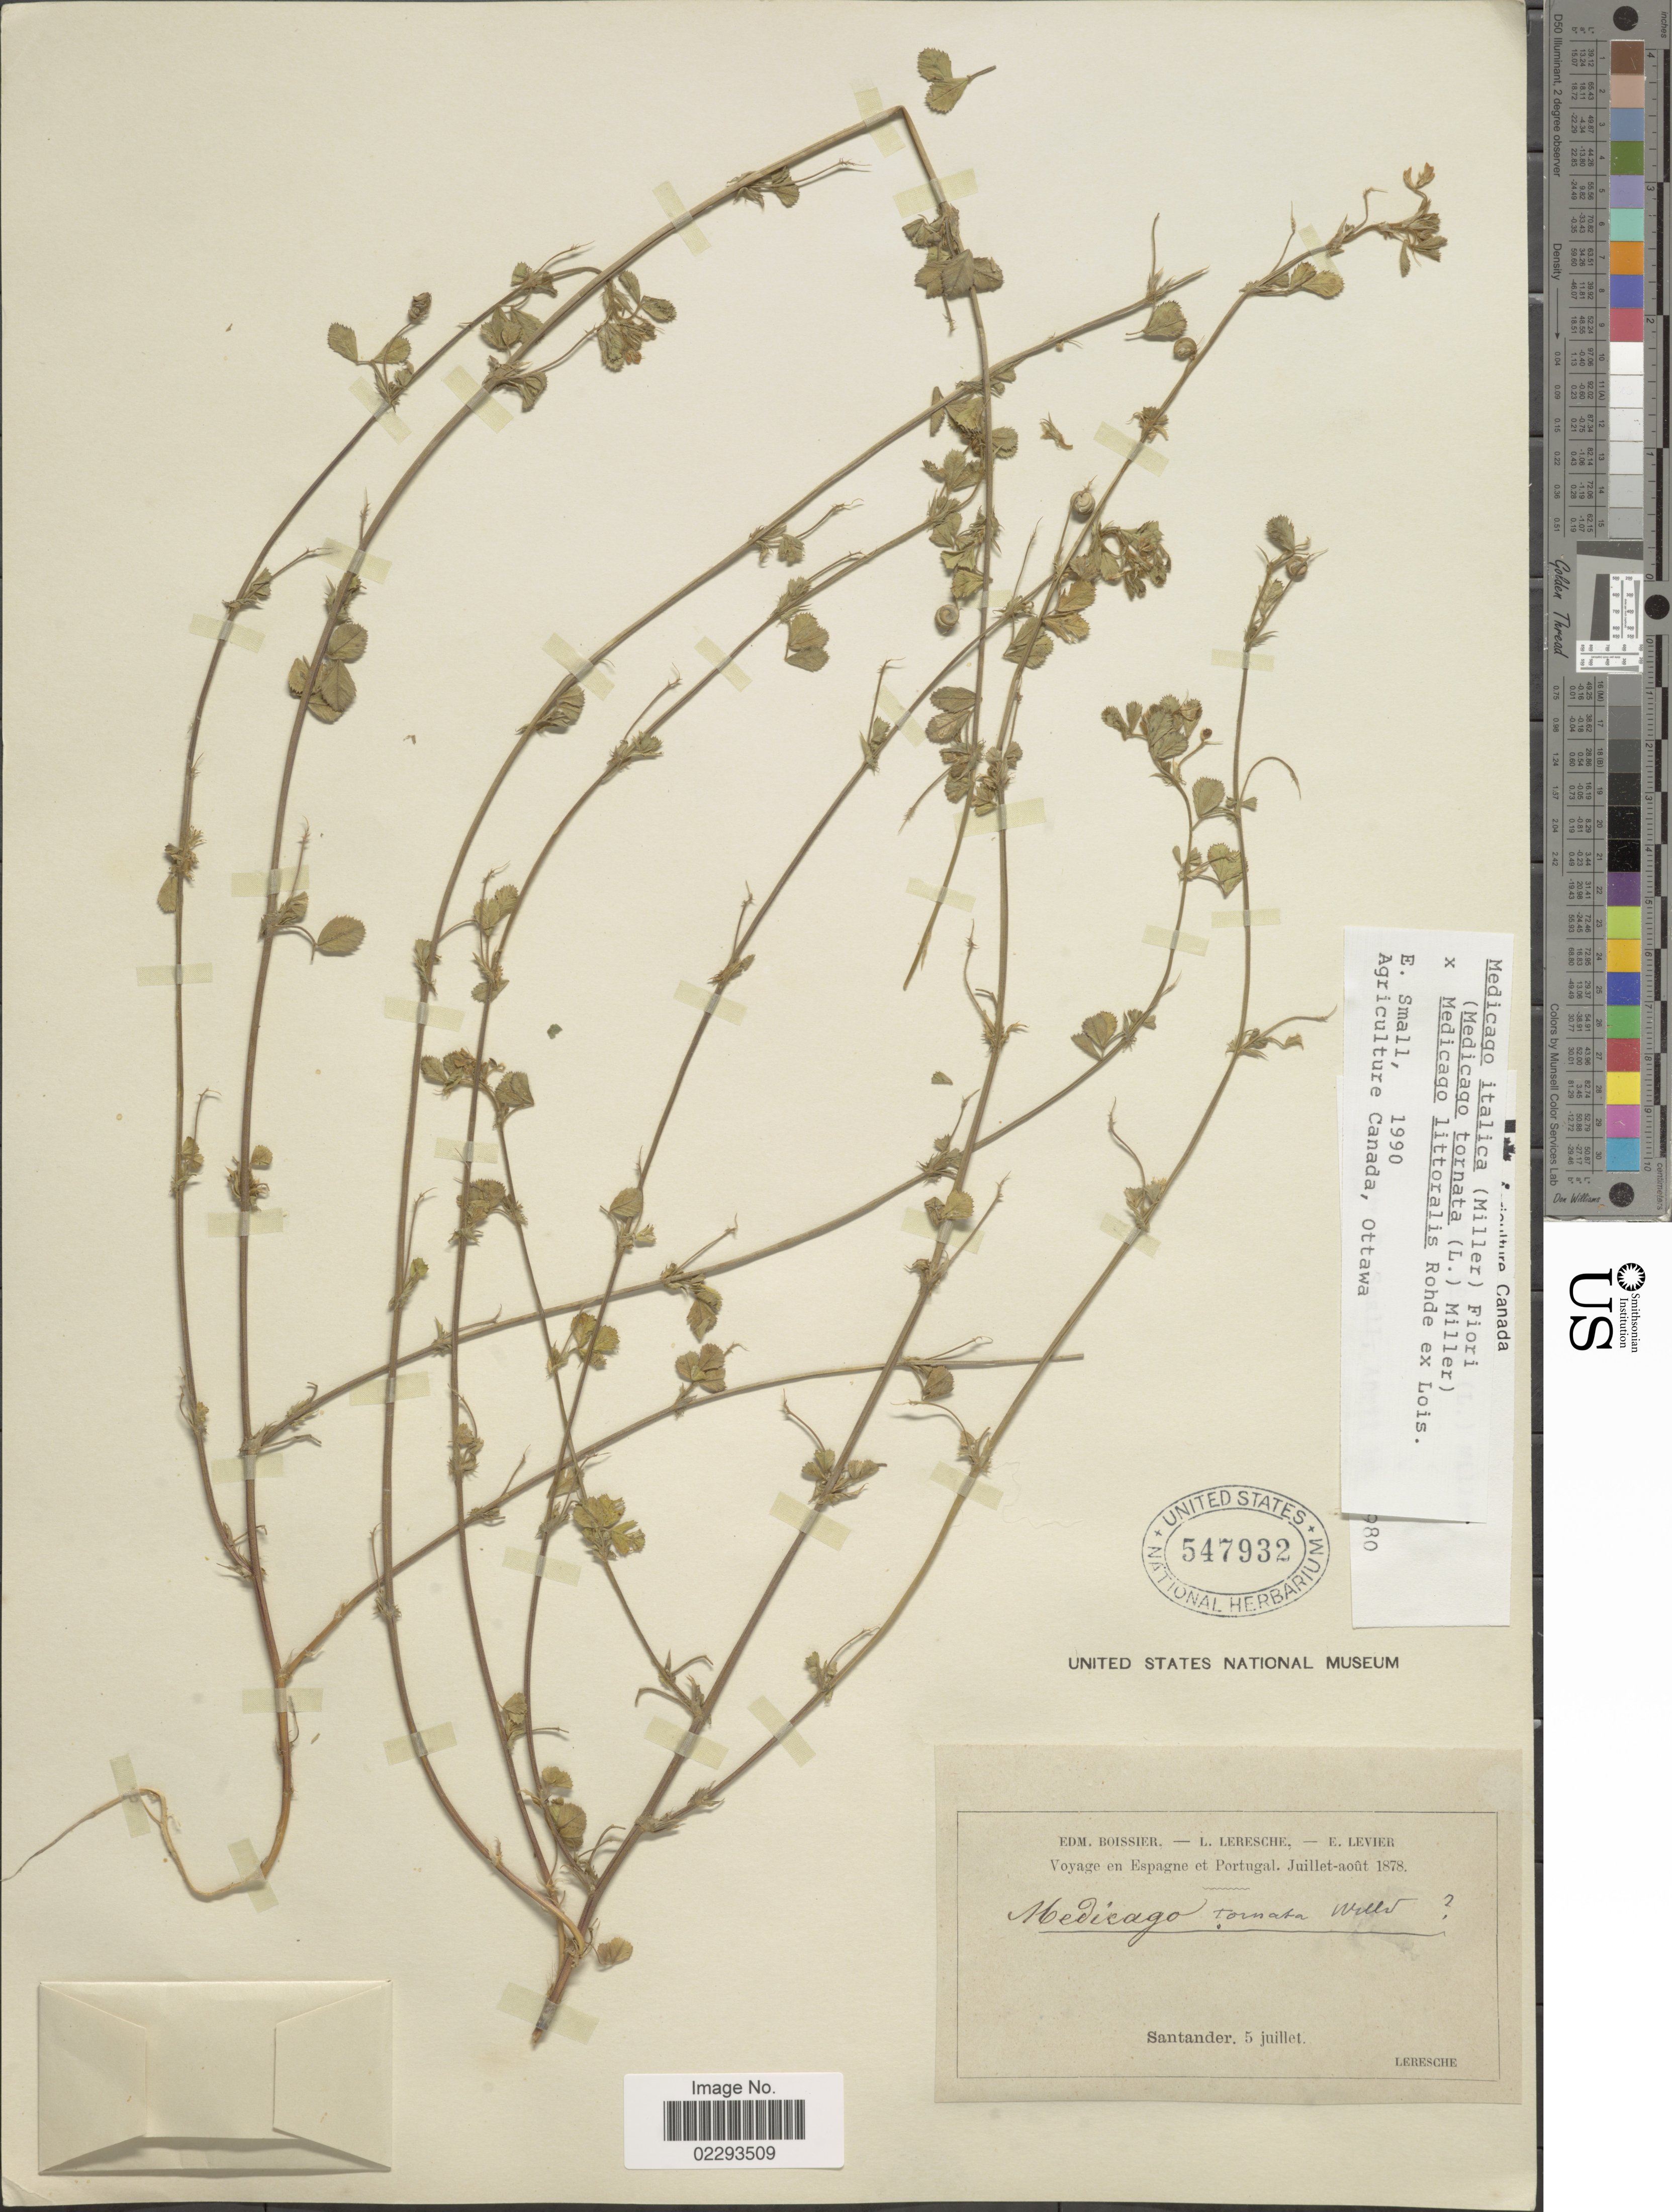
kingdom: Plantae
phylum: Tracheophyta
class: Magnoliopsida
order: Fabales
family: Fabaceae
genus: Medicago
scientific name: Medicago italica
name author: (Mill.) Fiori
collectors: Leresche, --, P. Boissier & É. Levier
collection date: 1878-05-05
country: Colombia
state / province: Santander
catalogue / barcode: US 547932